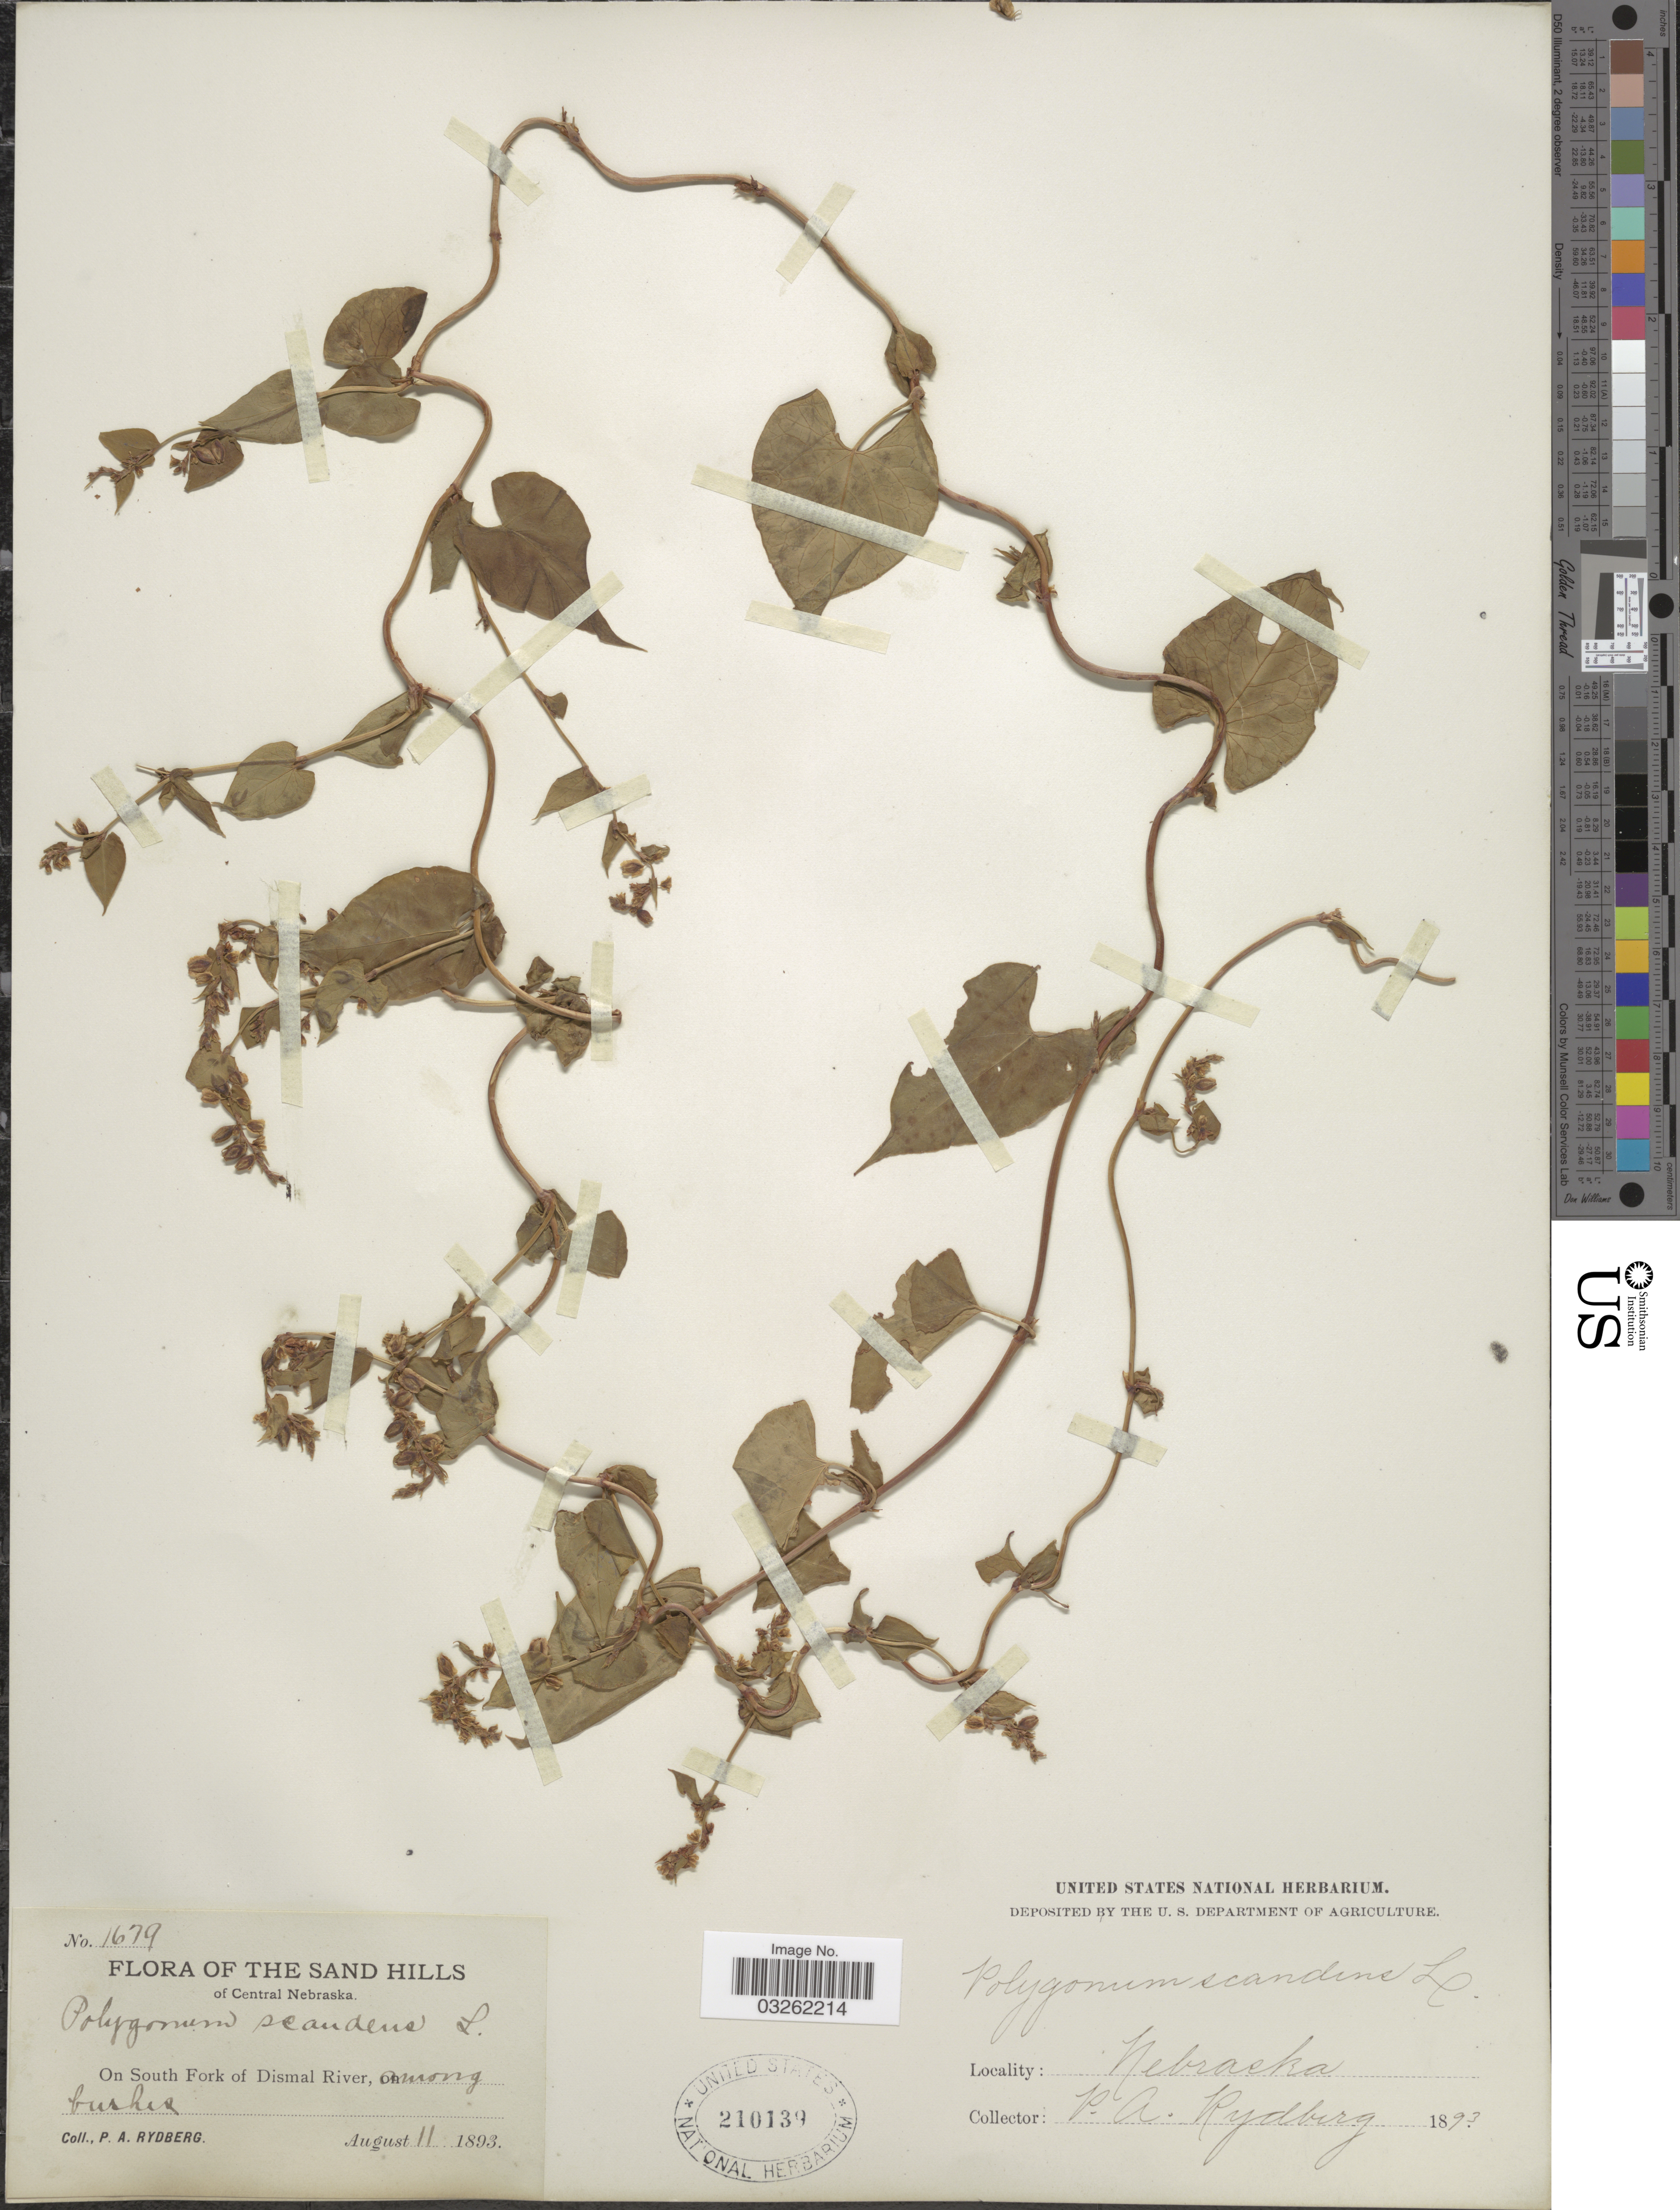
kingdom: Plantae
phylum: Tracheophyta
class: Magnoliopsida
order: Caryophyllales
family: Polygonaceae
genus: Fallopia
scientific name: Fallopia scandens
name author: (L.) Holub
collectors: P. A. Rydberg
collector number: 1679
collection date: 1893-08-11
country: United States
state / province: Nebraska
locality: The Sand Hills of Central Nebraska. On South Fork of Dismal River, among brushes.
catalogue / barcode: US 210139